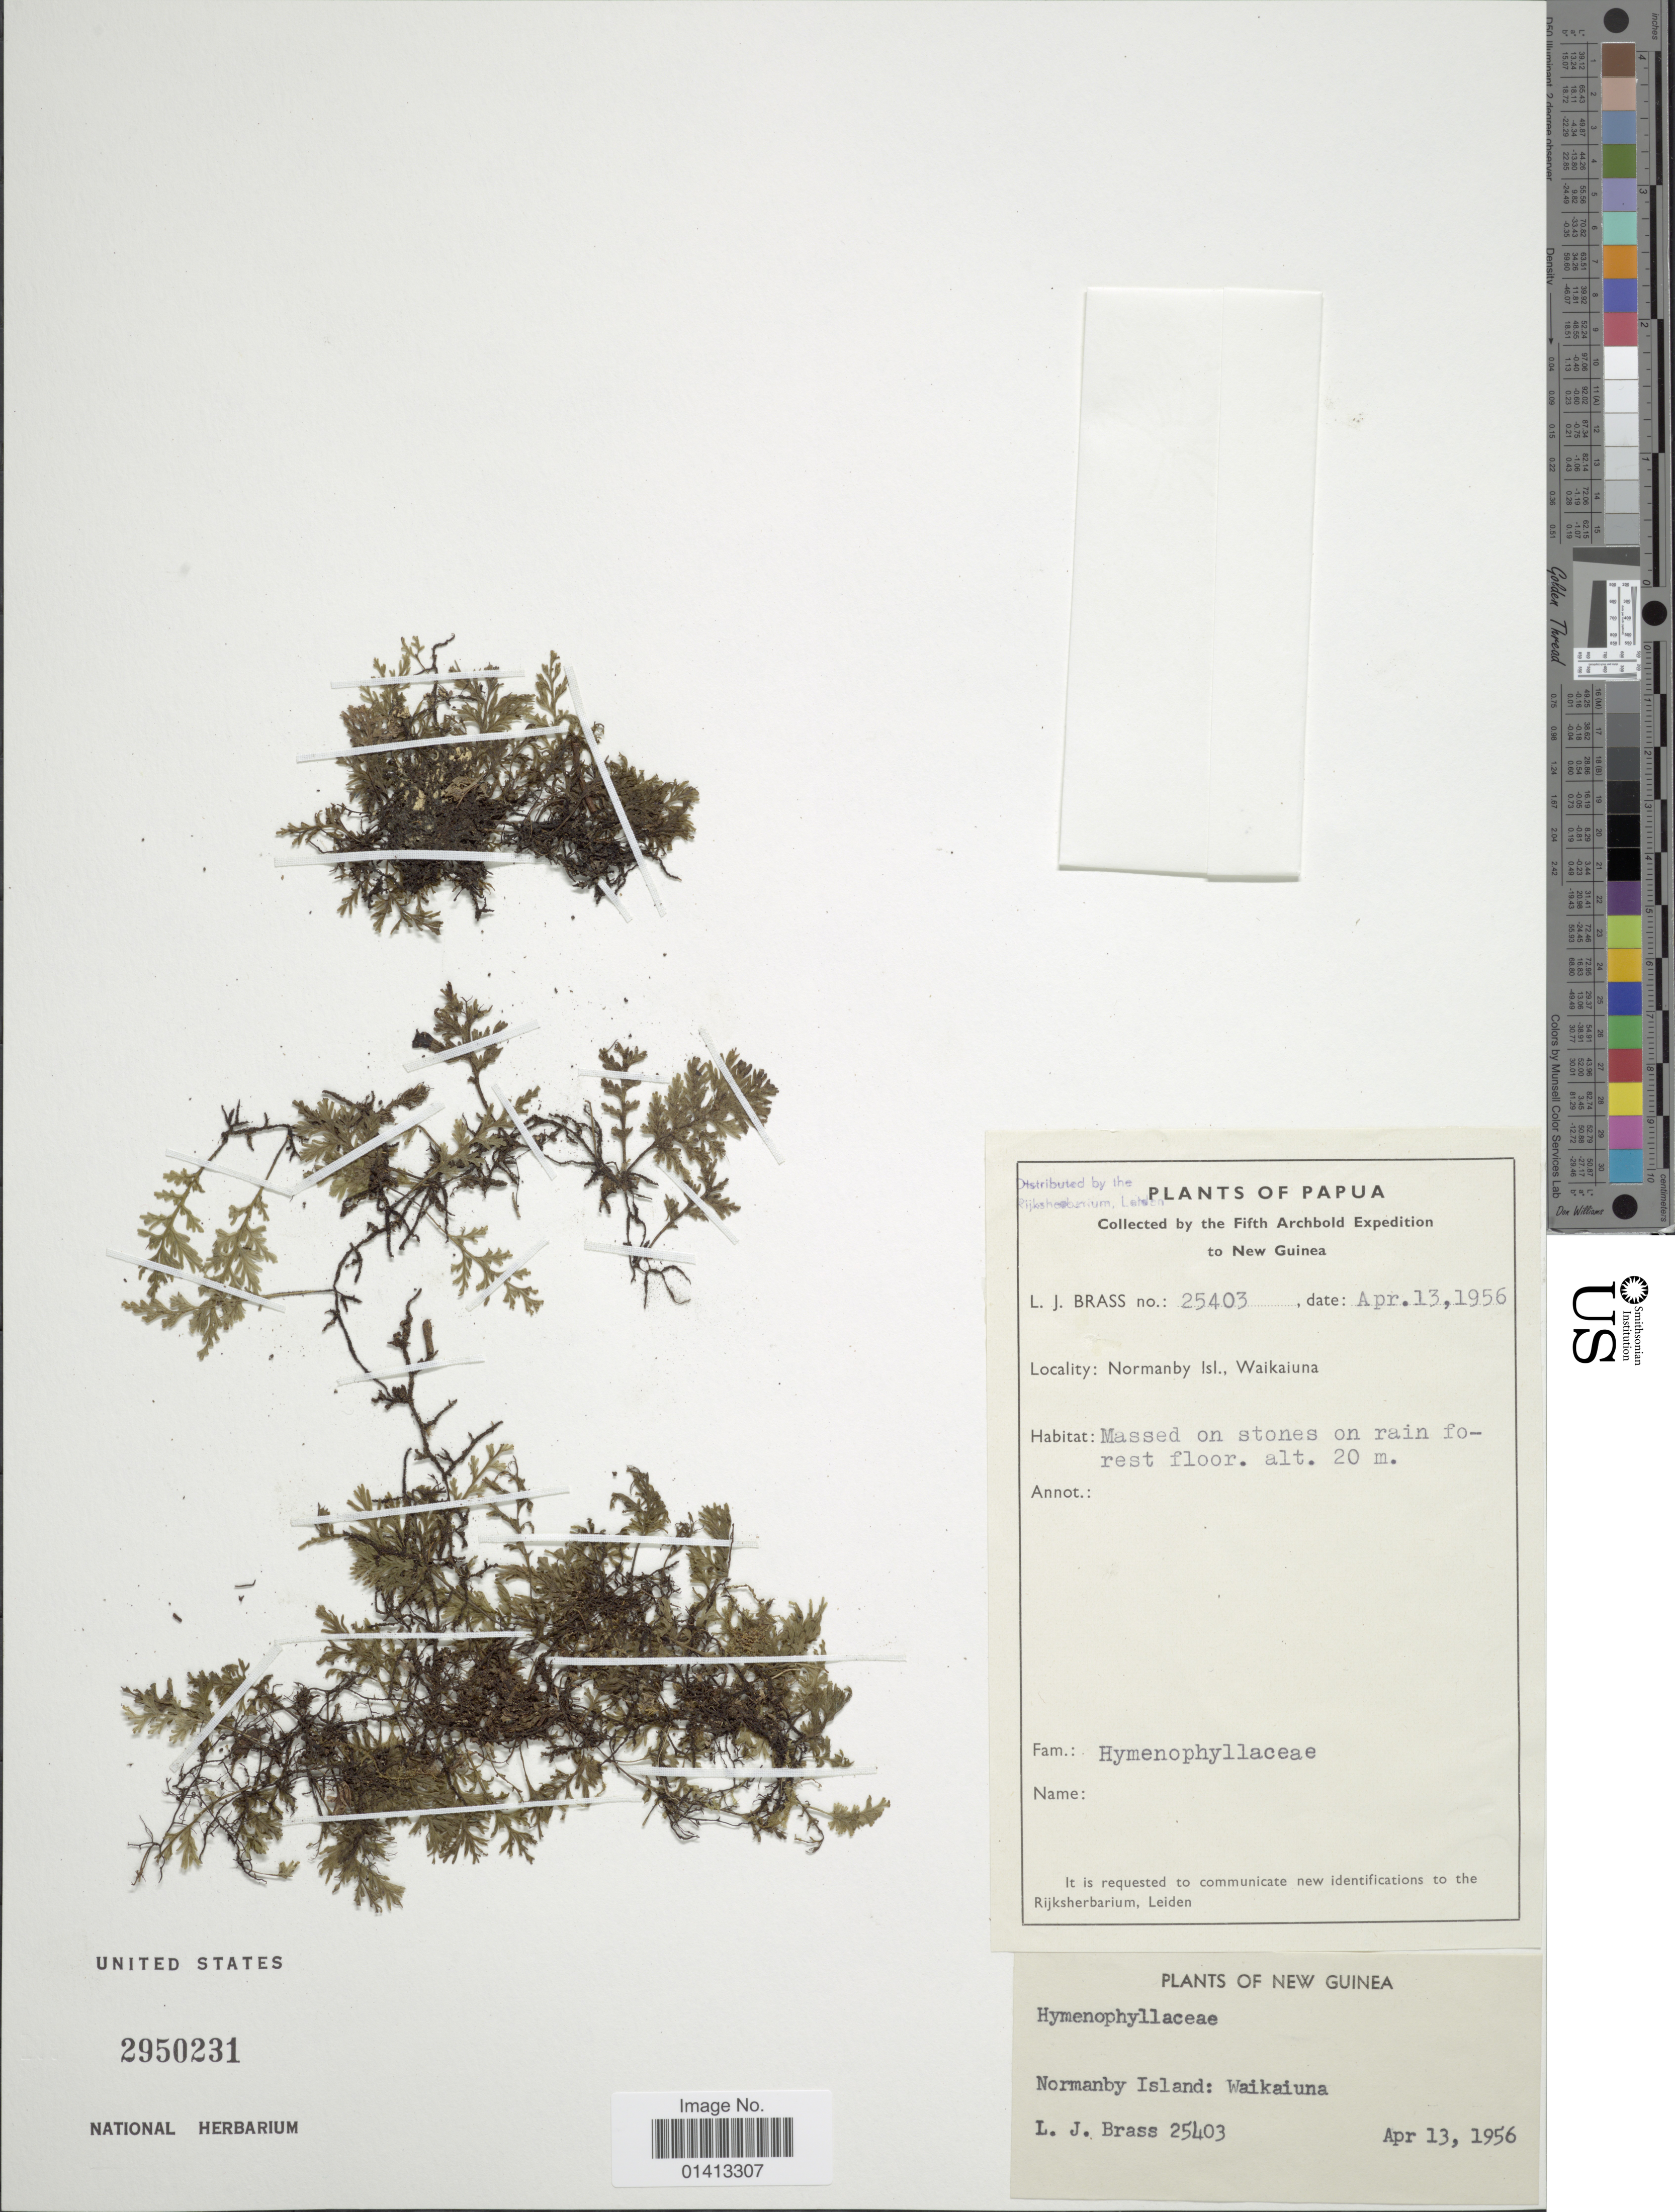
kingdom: Plantae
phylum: Tracheophyta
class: Polypodiopsida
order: Hymenophyllales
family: Hymenophyllaceae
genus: Crepidomanes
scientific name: Crepidomanes sp.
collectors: L. J. Brass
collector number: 25403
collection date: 1956-04-13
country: Papua New Guinea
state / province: Milne Bay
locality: Normanby Isl., Waikaiuna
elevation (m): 20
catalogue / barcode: US 2950231